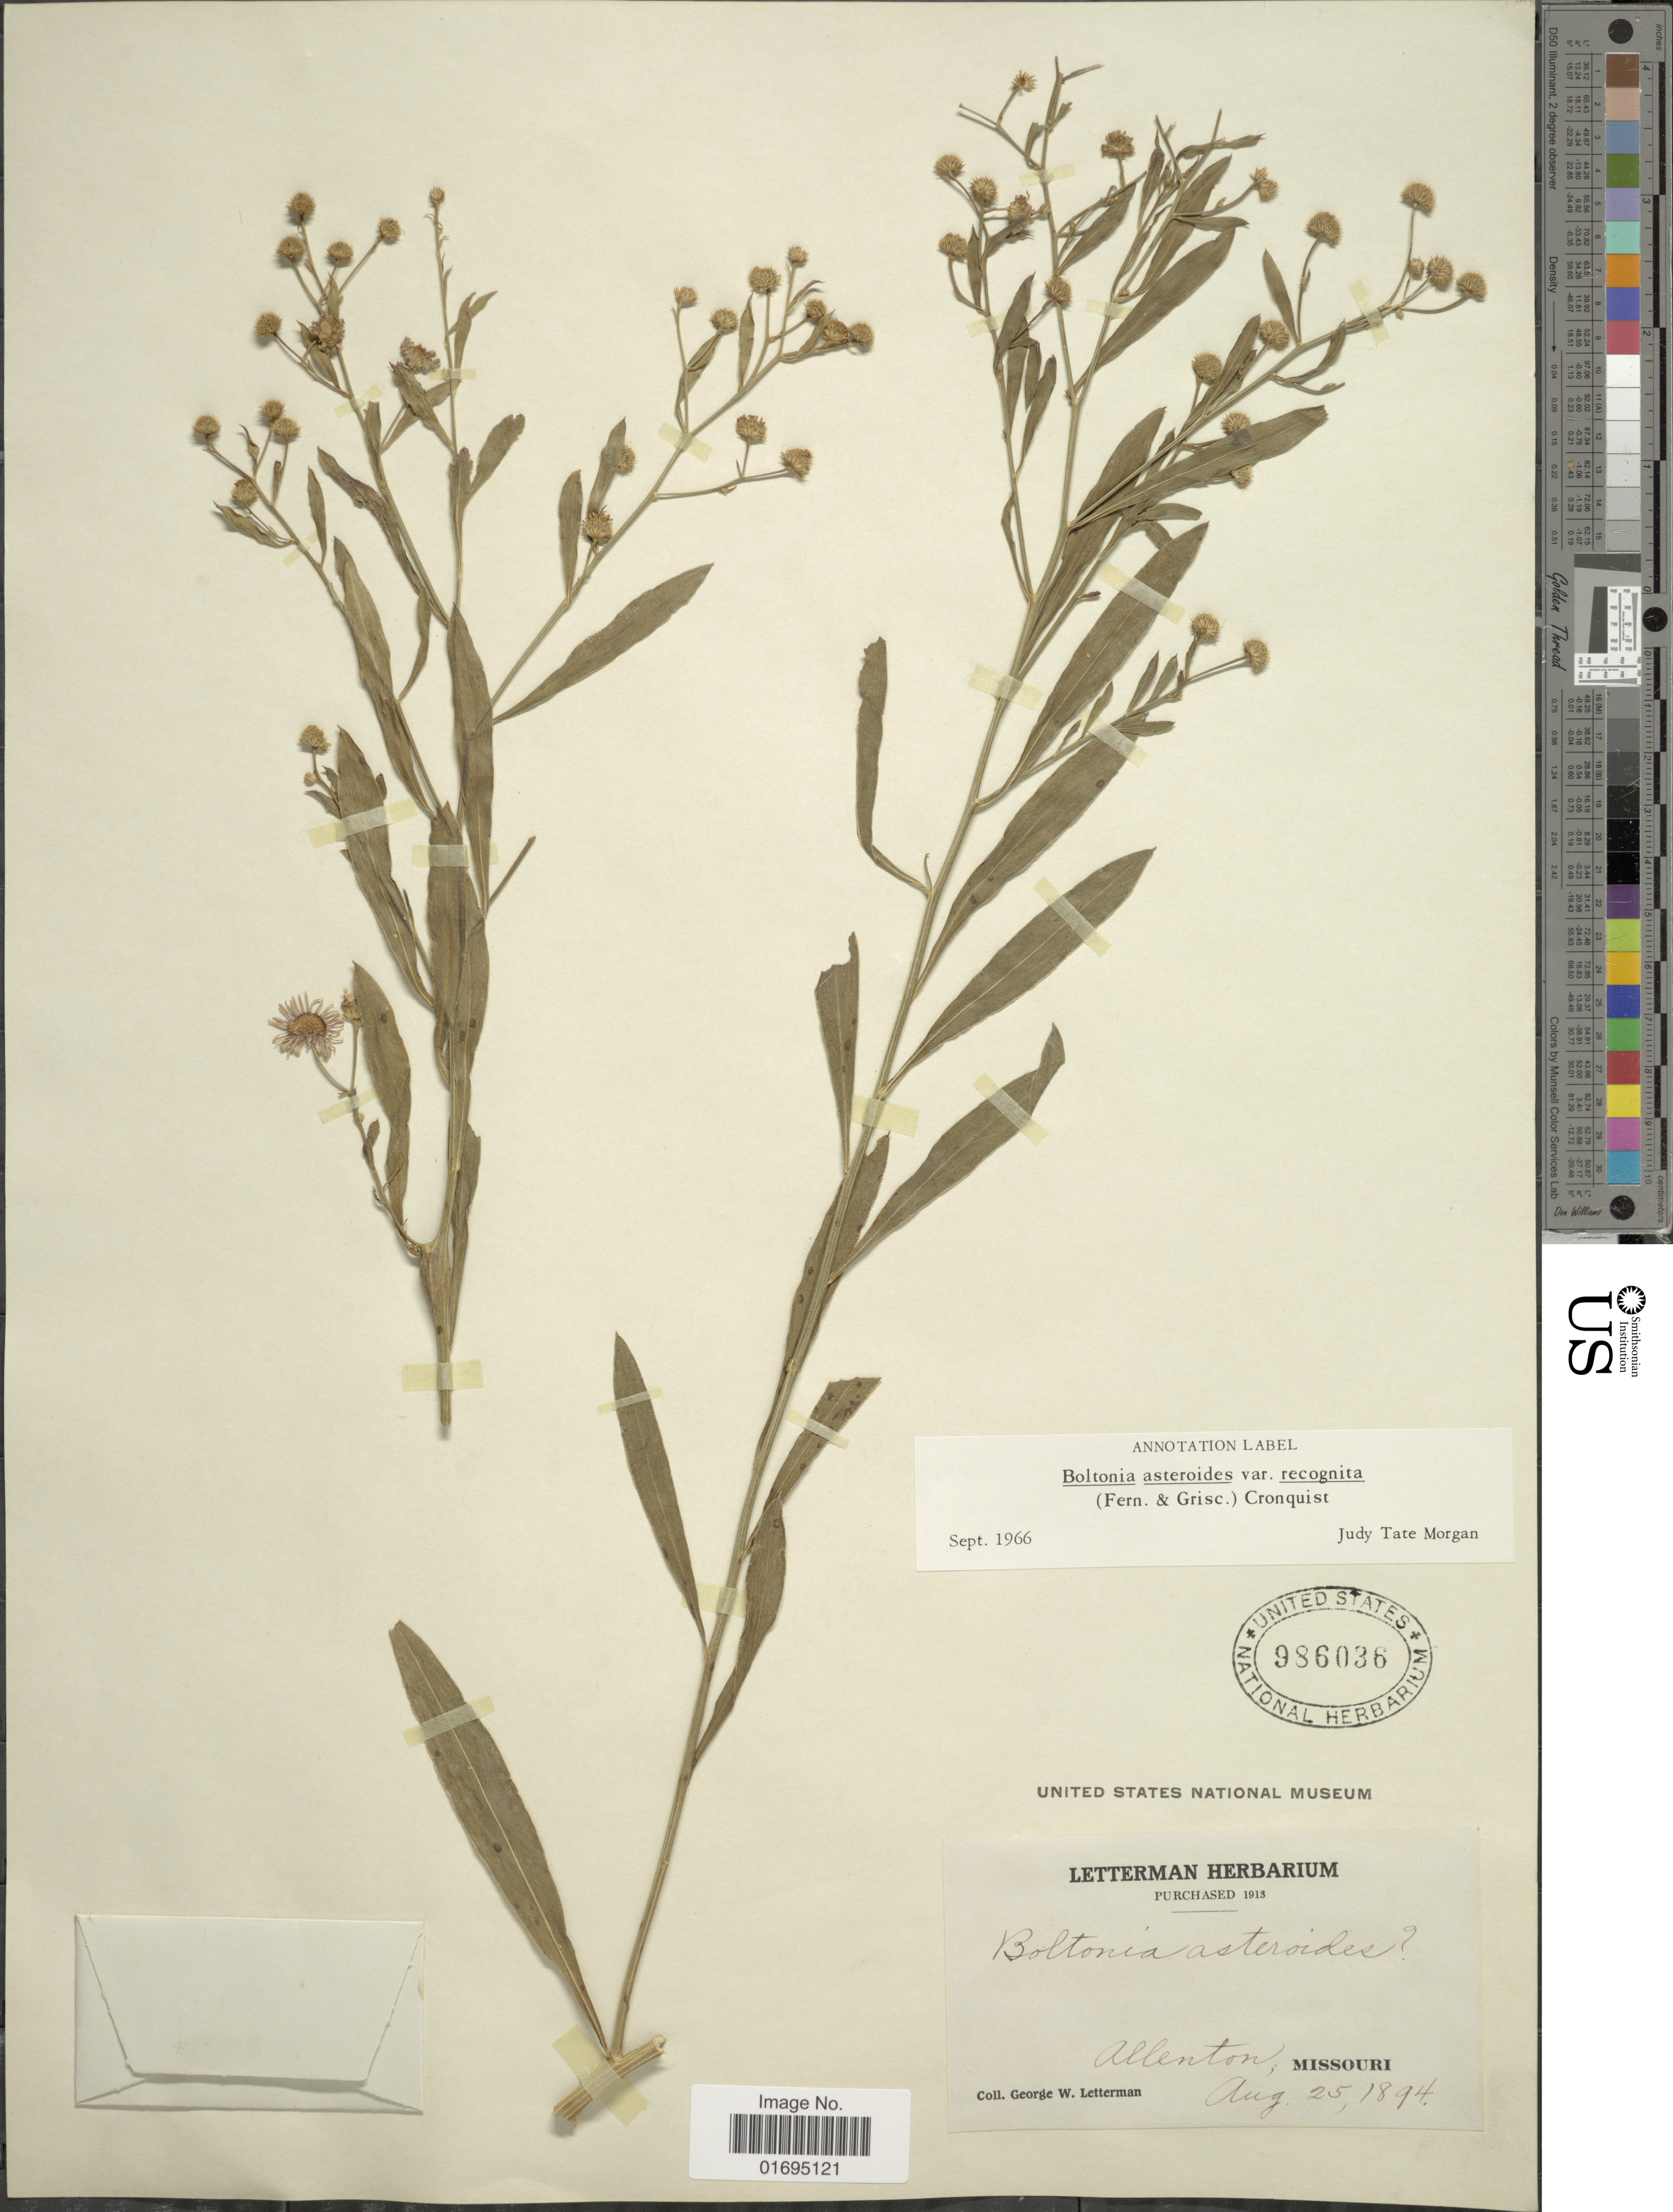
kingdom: Plantae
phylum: Tracheophyta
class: Magnoliopsida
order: Asterales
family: Asteraceae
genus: Boltonia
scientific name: Boltonia asteroides var. recognita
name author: (Fernald & Griscom) Cronq.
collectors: G. W. Letterman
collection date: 1894-08-25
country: United States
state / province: Missouri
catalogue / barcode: US 986036